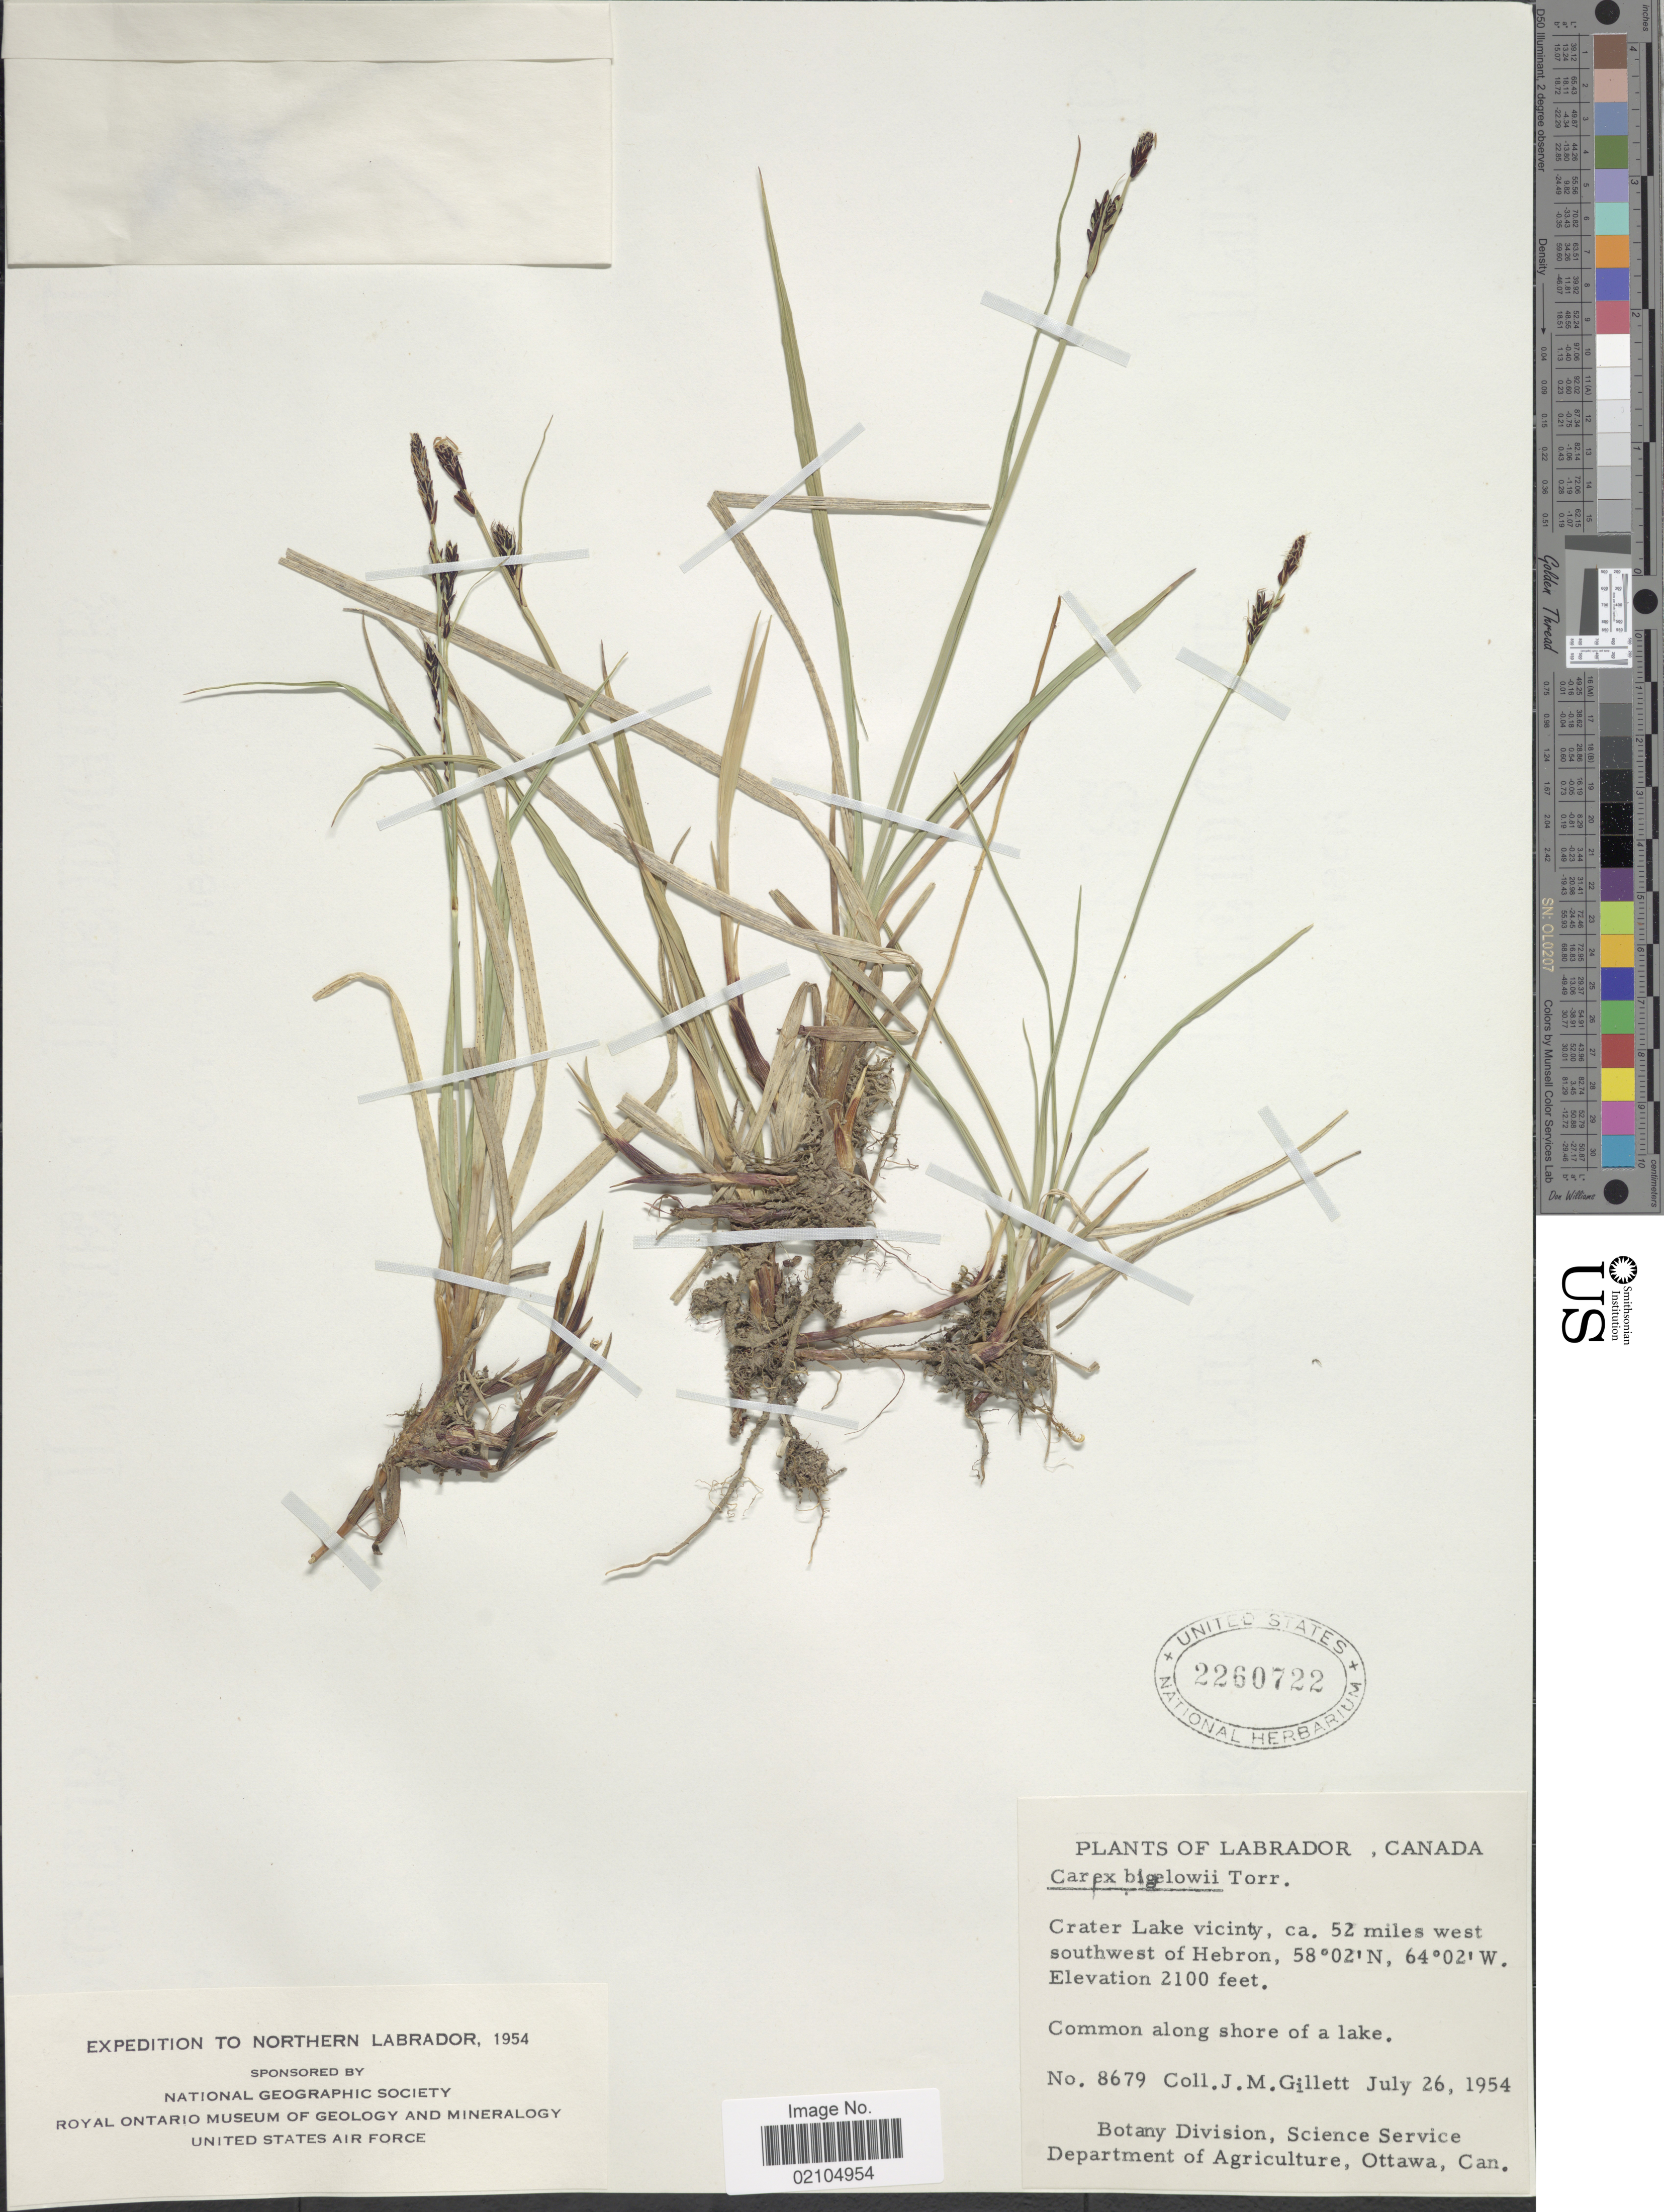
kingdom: Plantae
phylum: Tracheophyta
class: Liliopsida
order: Poales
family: Cyperaceae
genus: Carex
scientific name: Carex bigelowii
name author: Torr. ex Schwein.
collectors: J. M. Gillett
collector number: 8679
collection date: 1954-07-26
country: Canada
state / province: Newfoundland and Labrador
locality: Labrador, Crater Lake vicinity, ca. 52 miles west southwest of Hebron, common along shore of a lake, Northern Labrador.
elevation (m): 640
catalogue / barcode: US 2260722